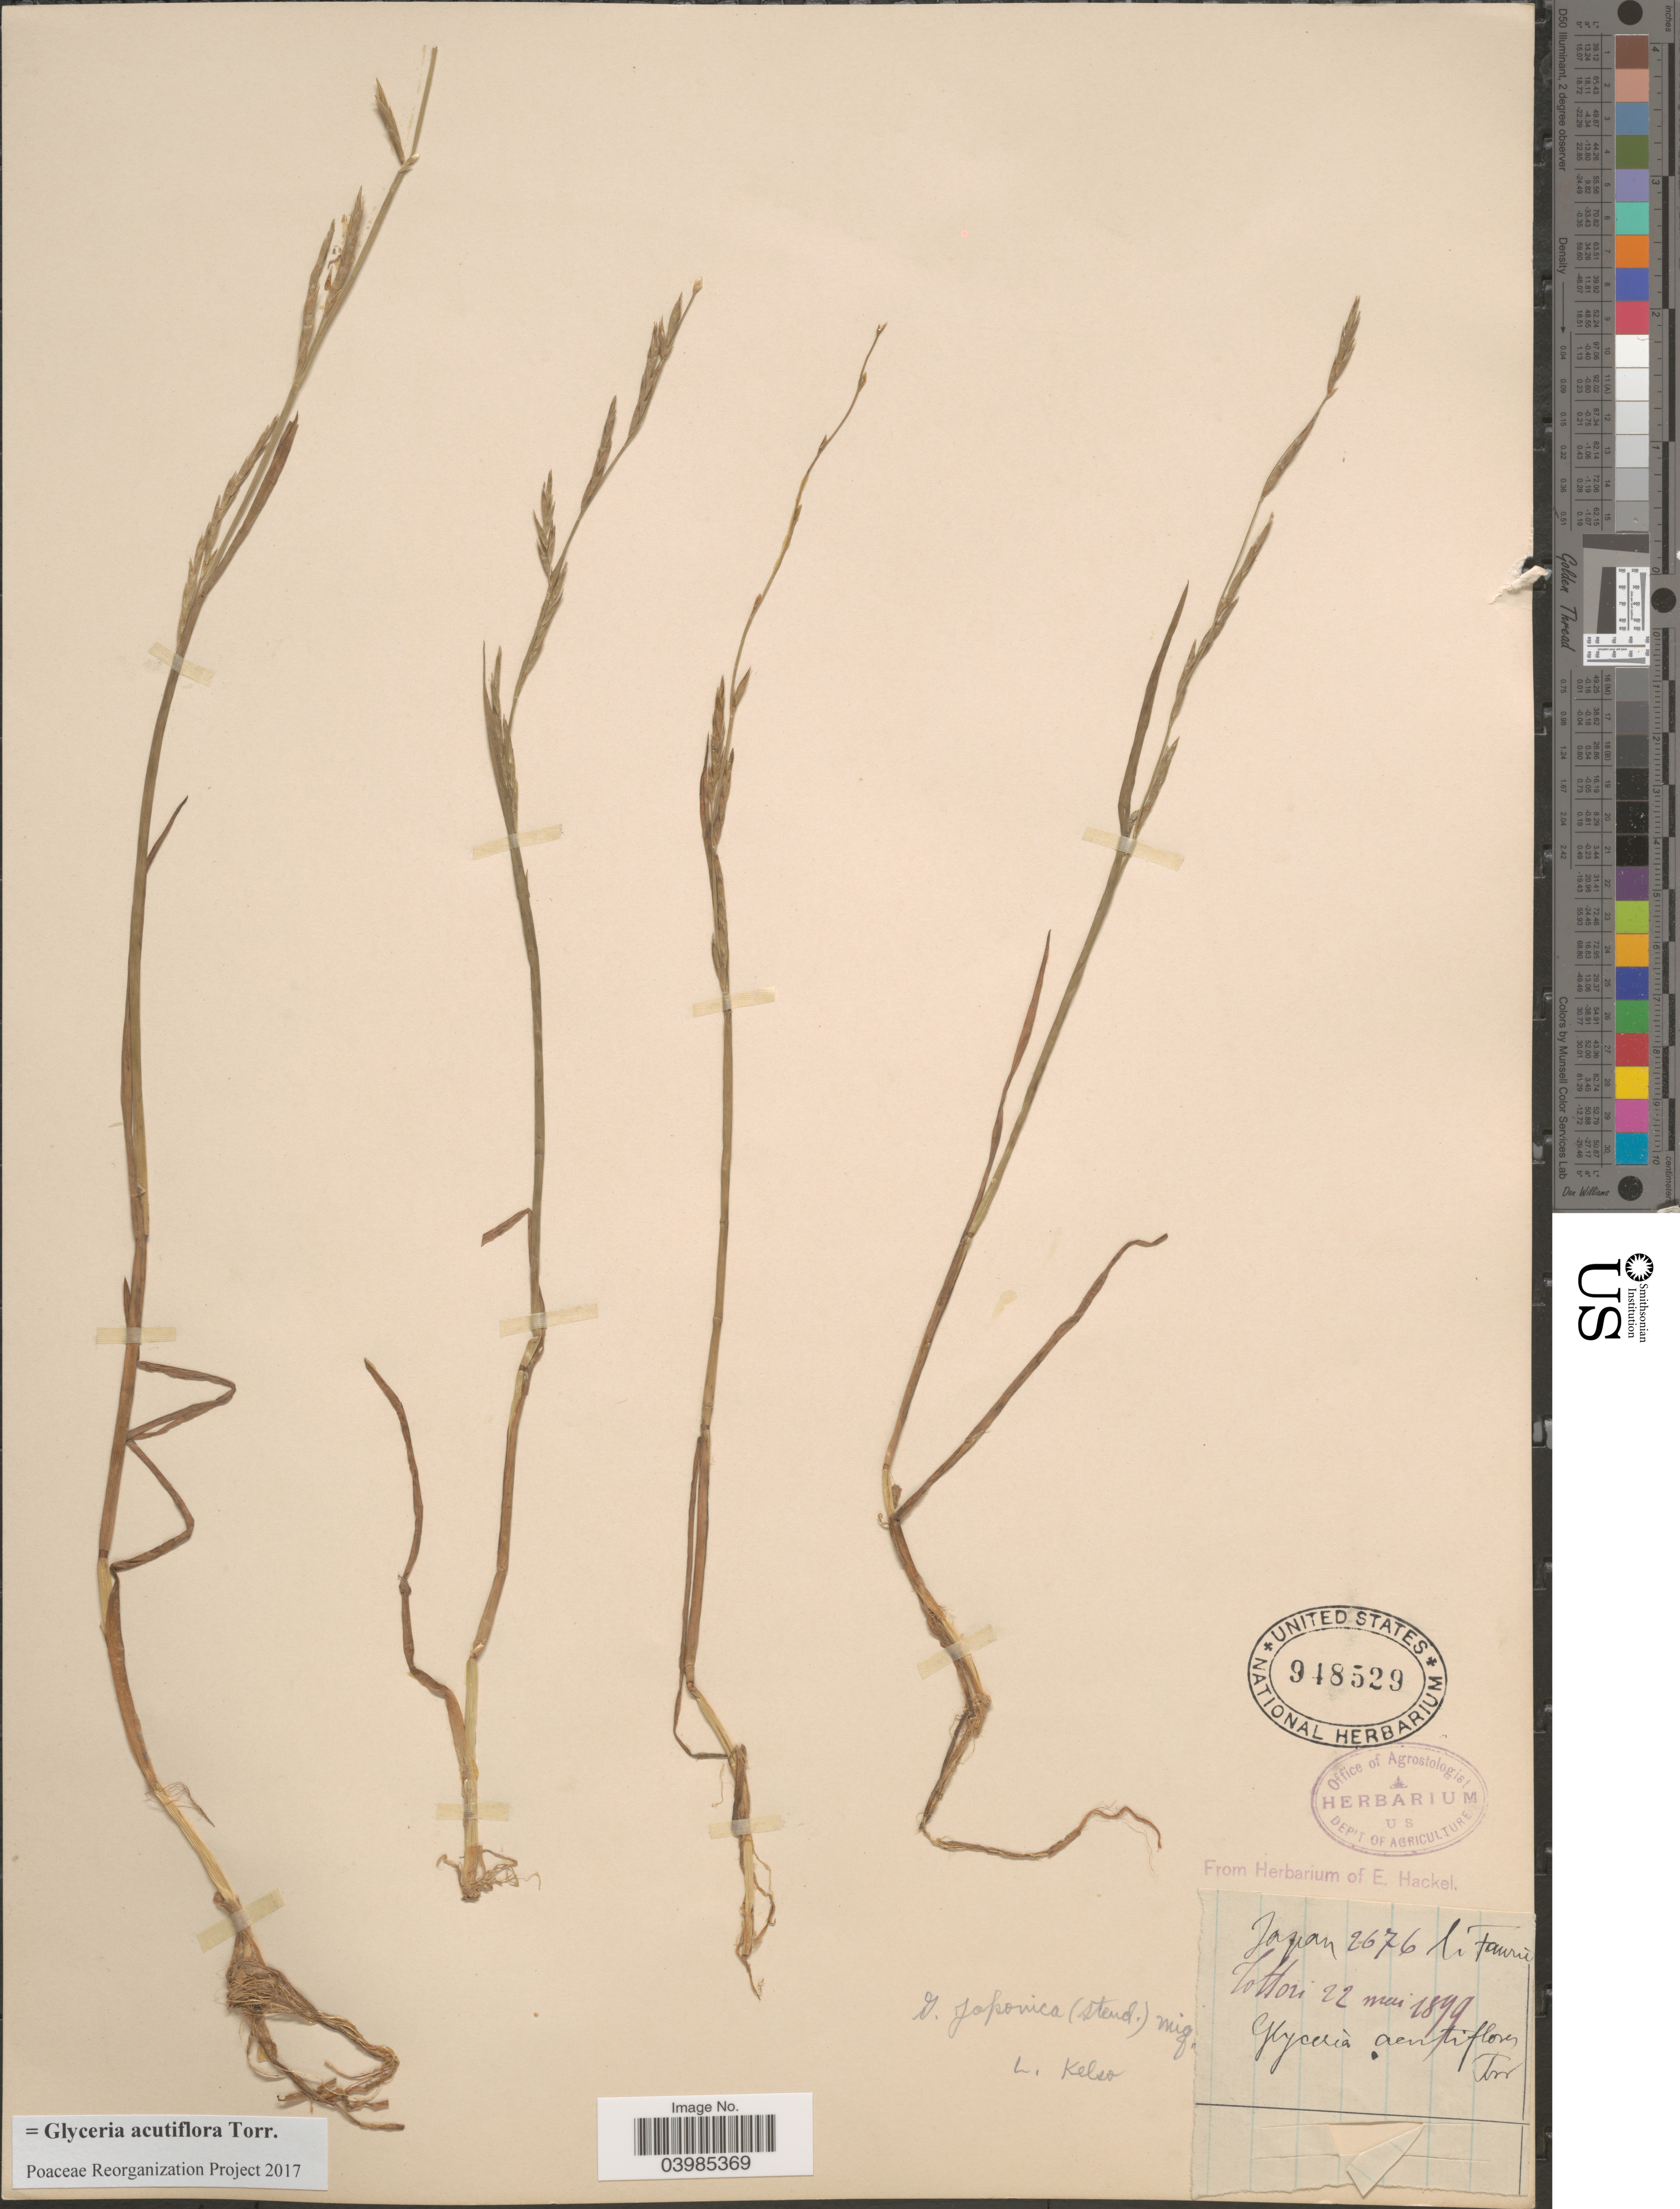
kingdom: Plantae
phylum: Tracheophyta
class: Liliopsida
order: Poales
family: Poaceae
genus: Glyceria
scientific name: Glyceria acutiflora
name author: Torr.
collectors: U. Faurie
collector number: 2676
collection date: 1879-05-22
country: Japan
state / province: Tottori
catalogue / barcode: US 948529